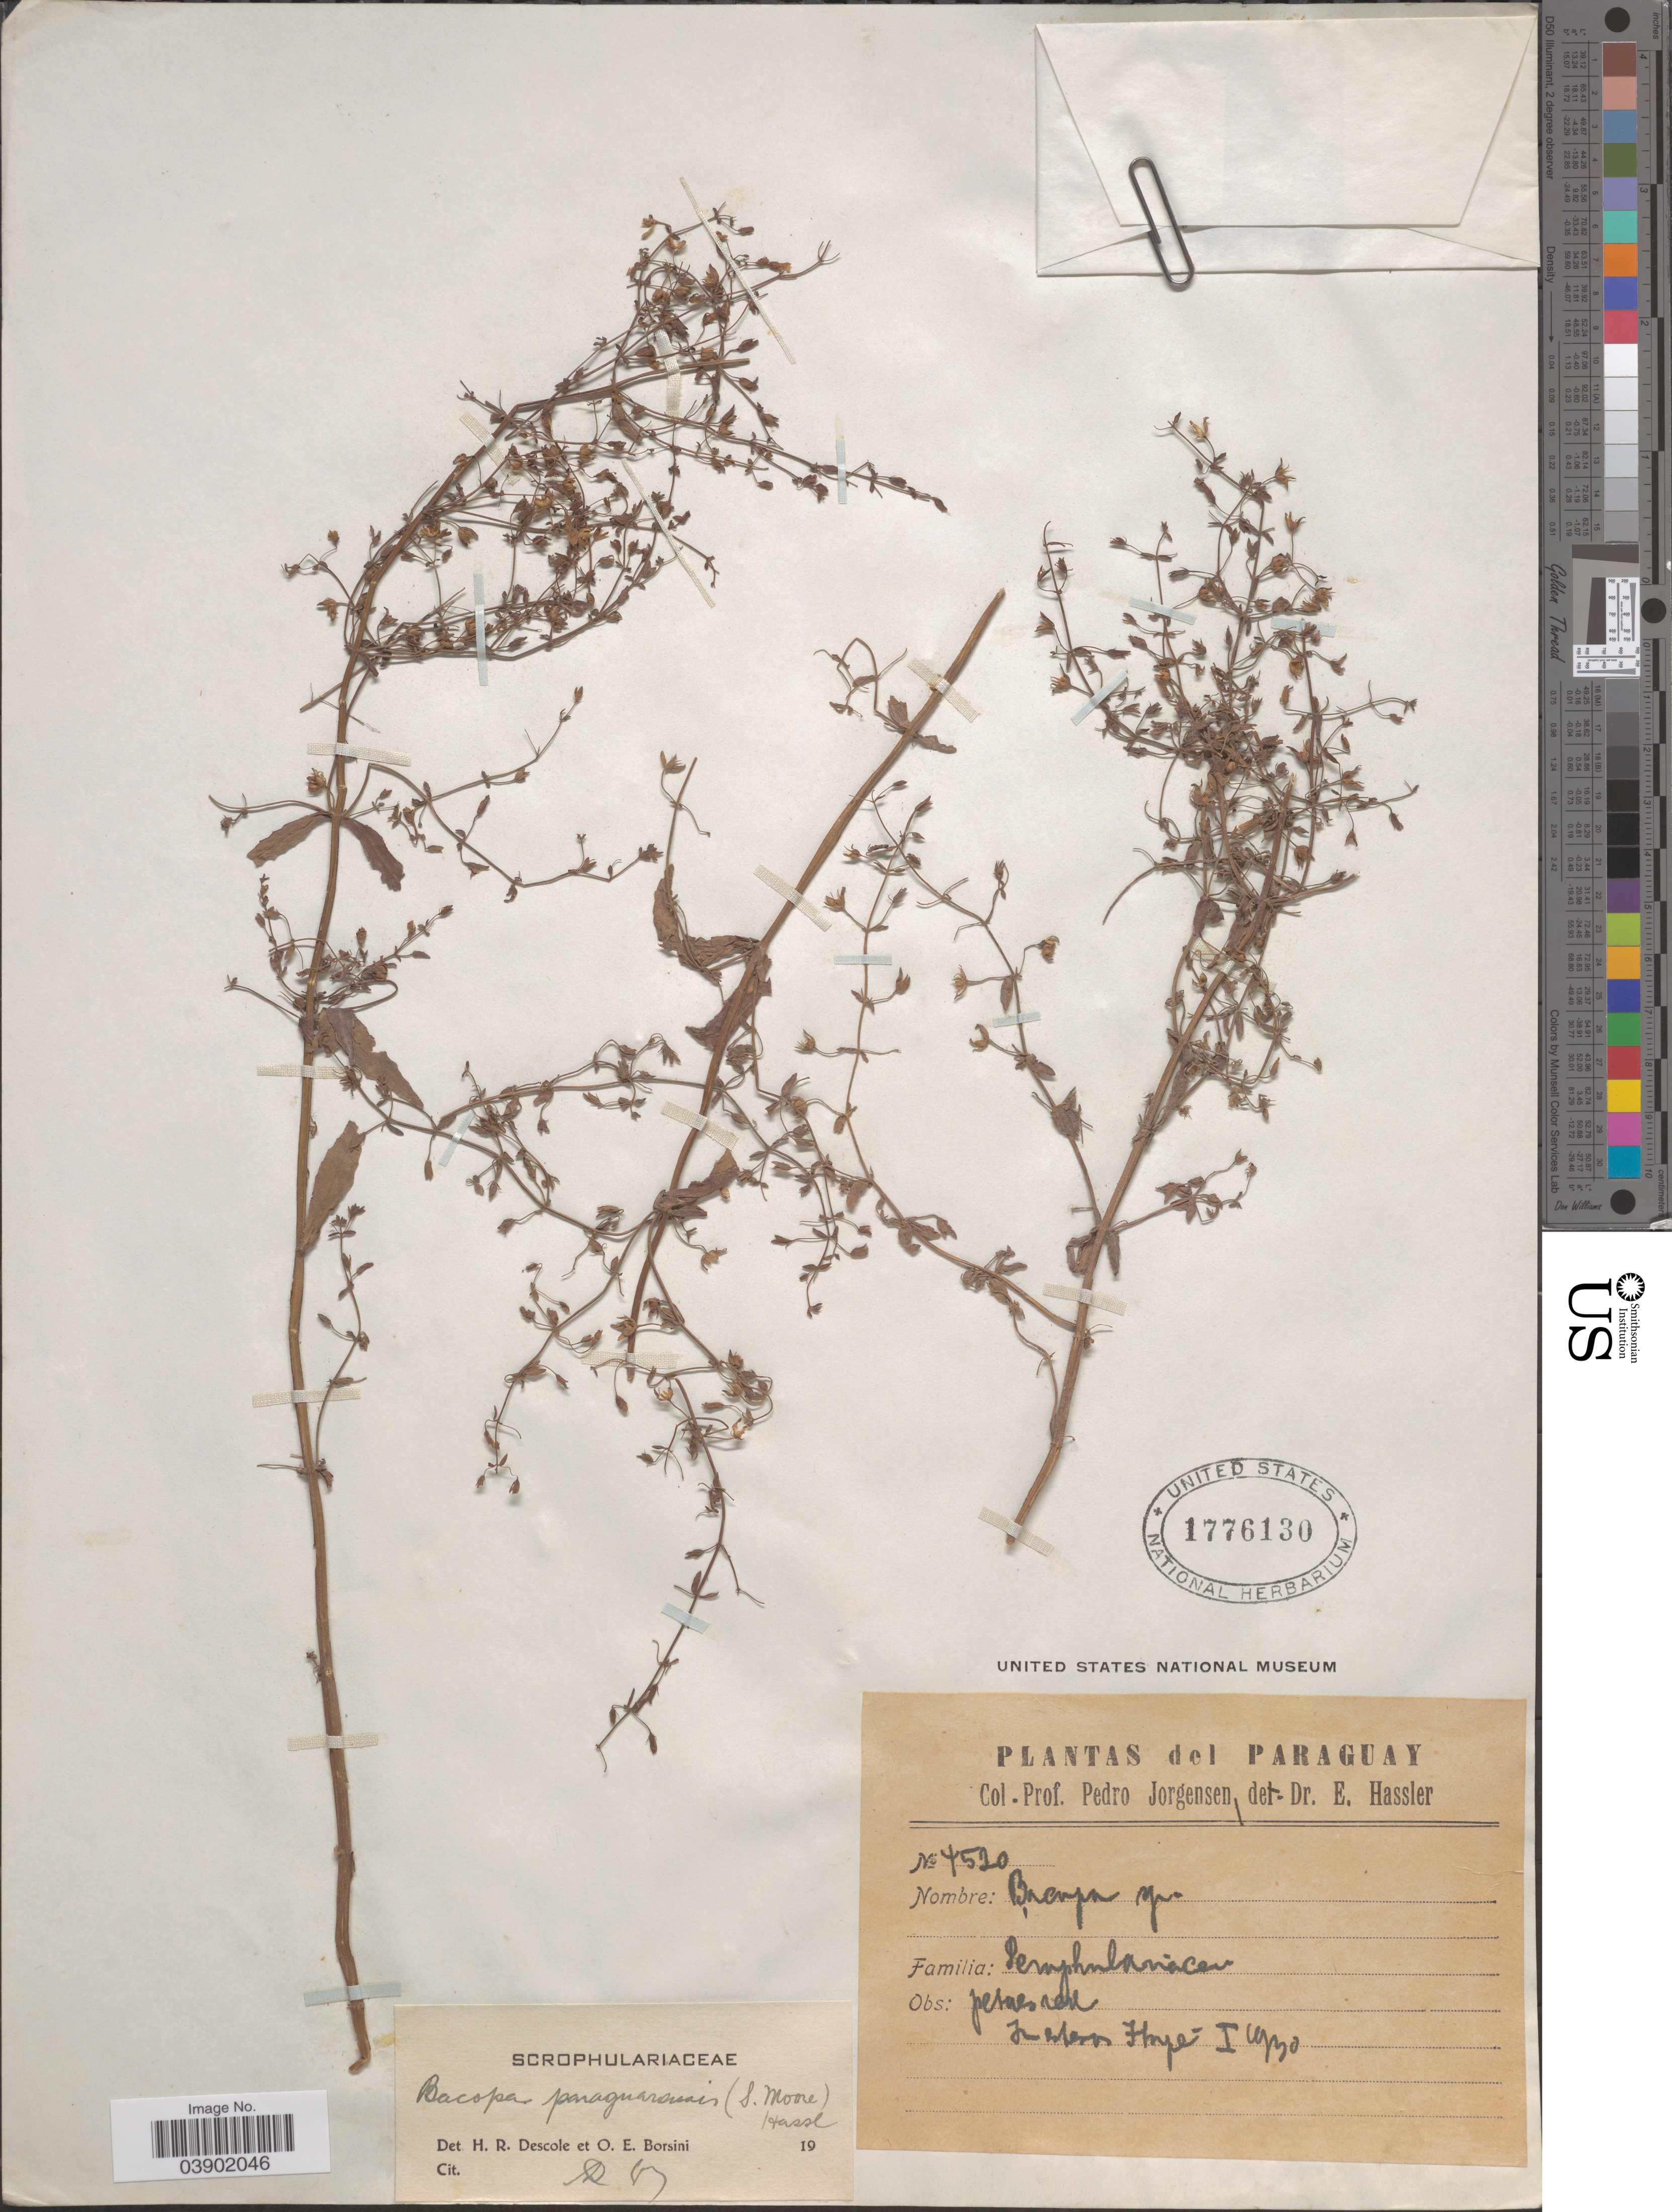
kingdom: Plantae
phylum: Tracheophyta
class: Magnoliopsida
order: Lamiales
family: Plantaginaceae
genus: Bacopa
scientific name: Bacopa paraguariensis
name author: (S. Moore) Hassl.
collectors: P. Jörgensen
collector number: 4520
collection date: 1930-01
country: Paraguay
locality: Itapé.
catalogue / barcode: US 1776130